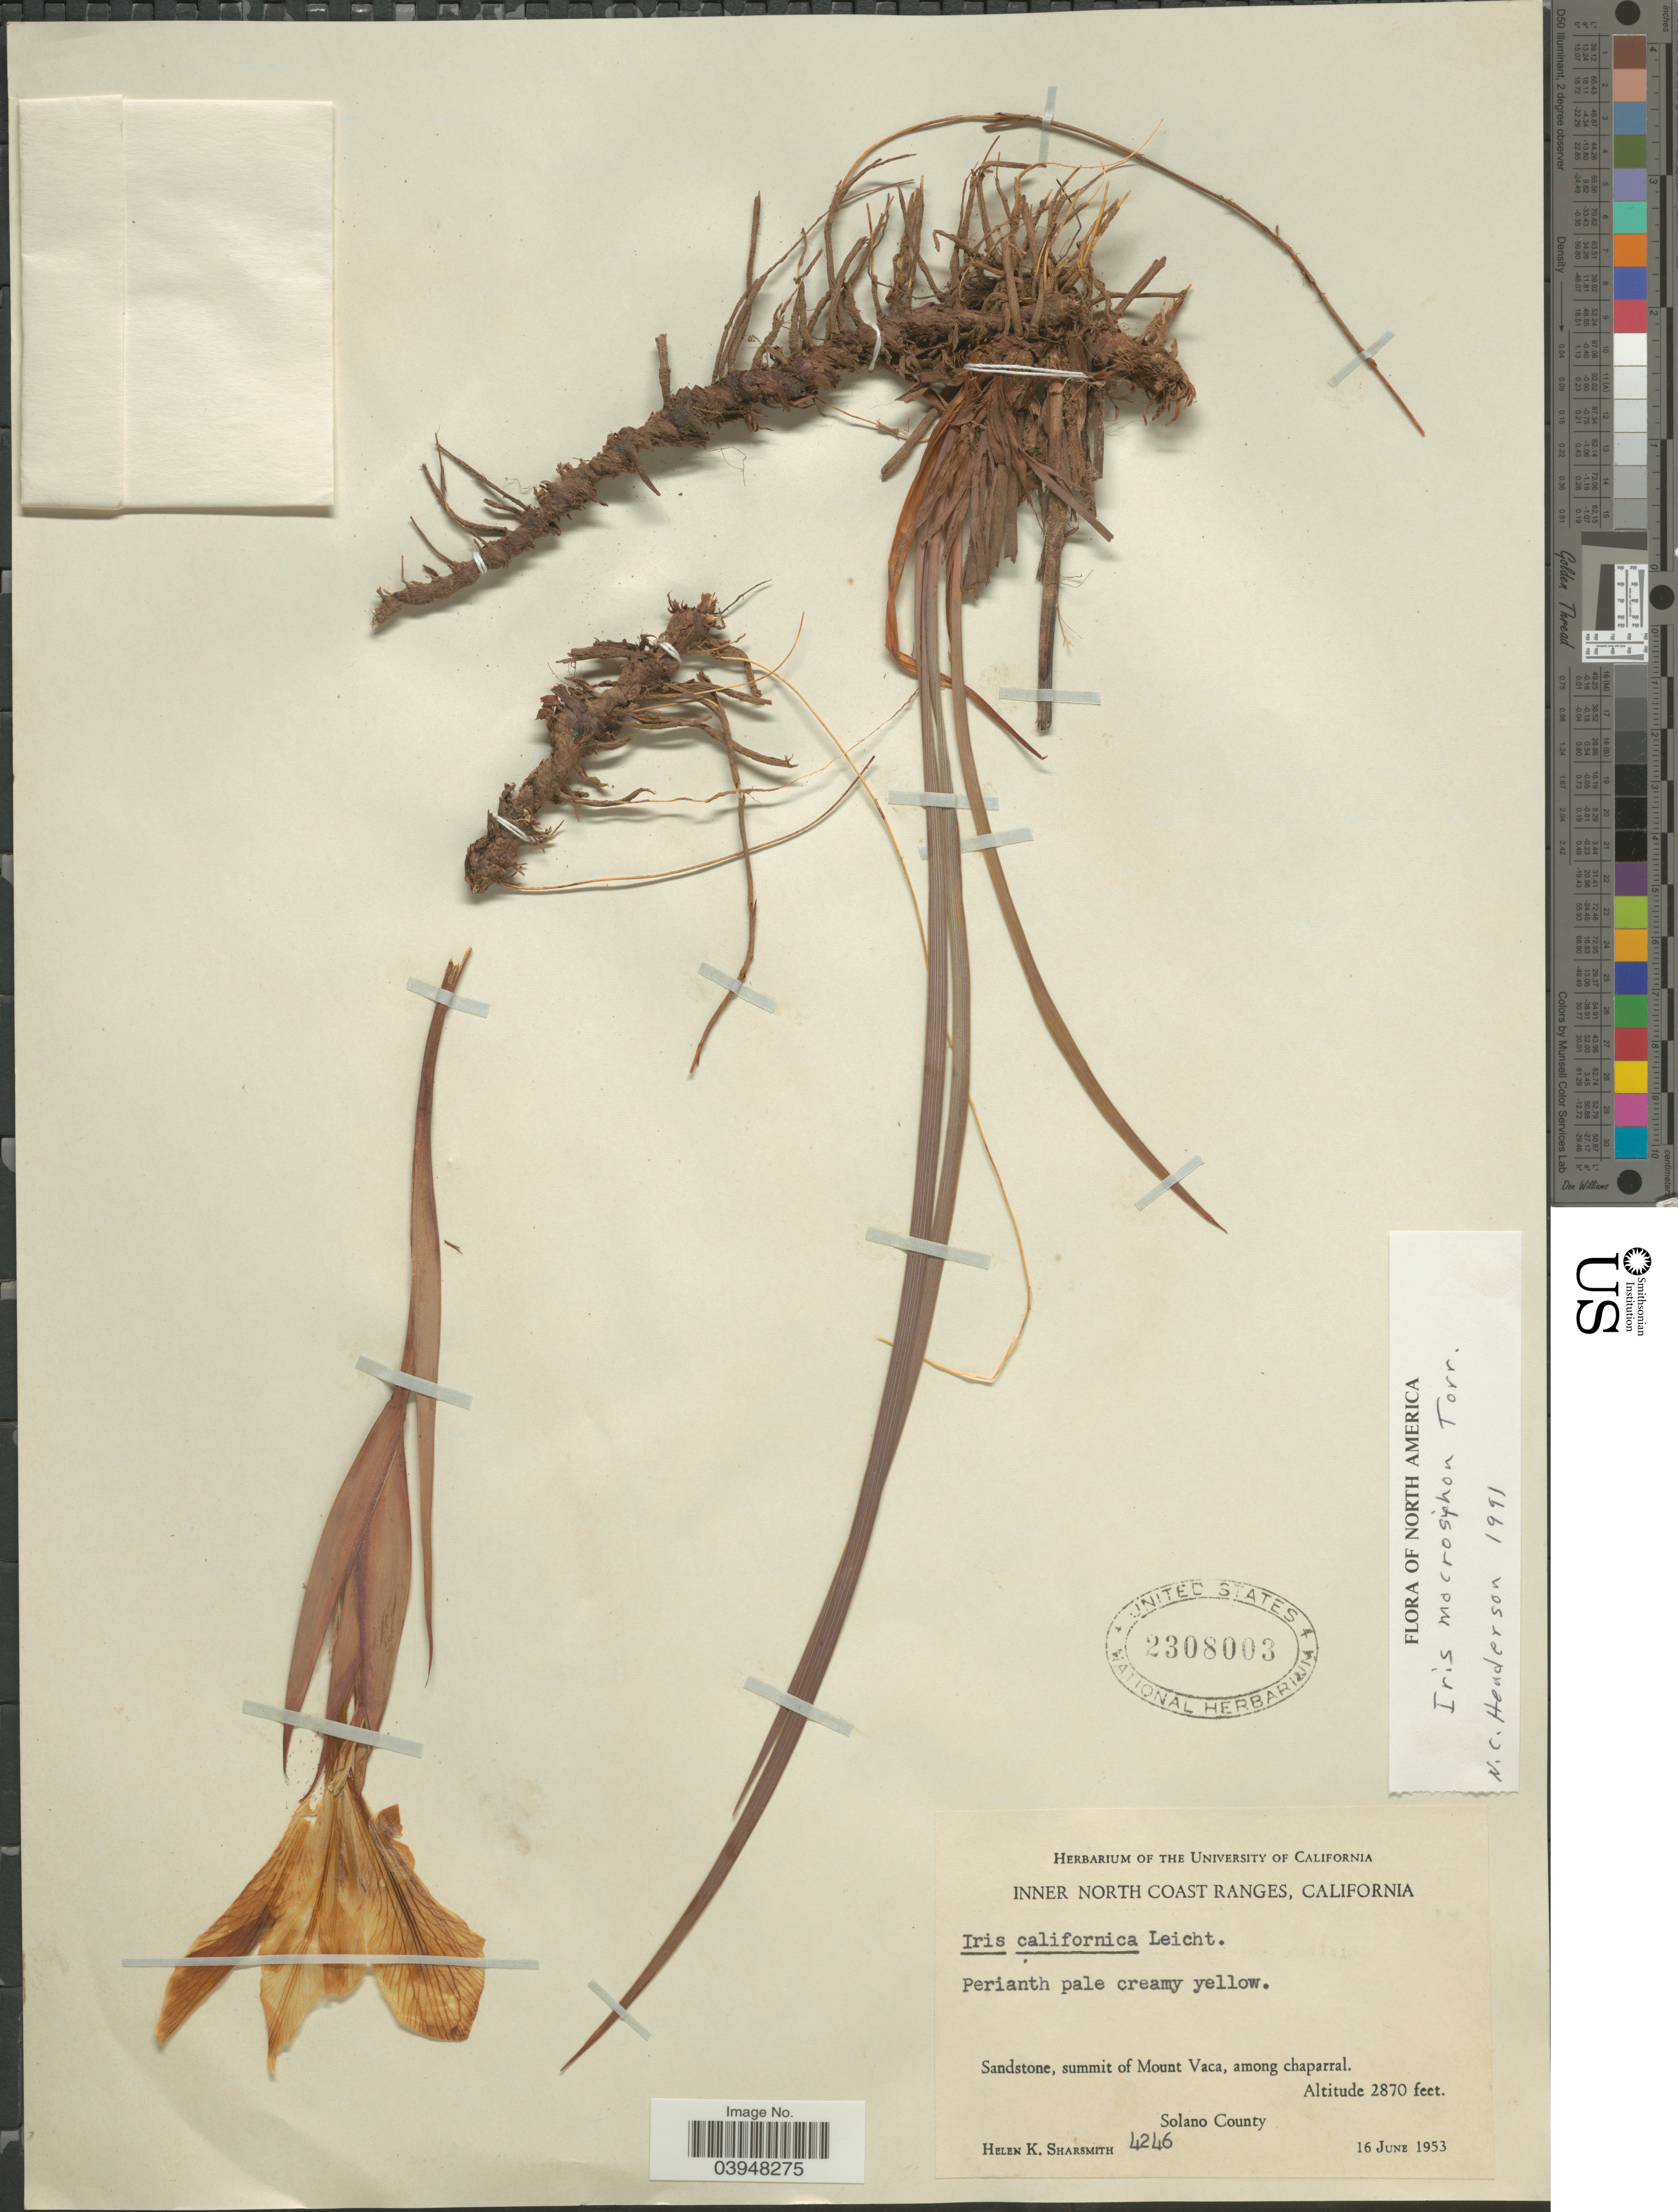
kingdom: Plantae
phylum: Tracheophyta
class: Liliopsida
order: Asparagales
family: Iridaceae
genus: Iris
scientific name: Iris californica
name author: Leichtlin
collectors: H. Sharsmith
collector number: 4246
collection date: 1953-06-16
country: United States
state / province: California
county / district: Solano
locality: Inner North Coast Ranges. Sandstone, summit of Mount Vaca, among chaparral. Solano County.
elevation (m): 875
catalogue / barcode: US 2308003